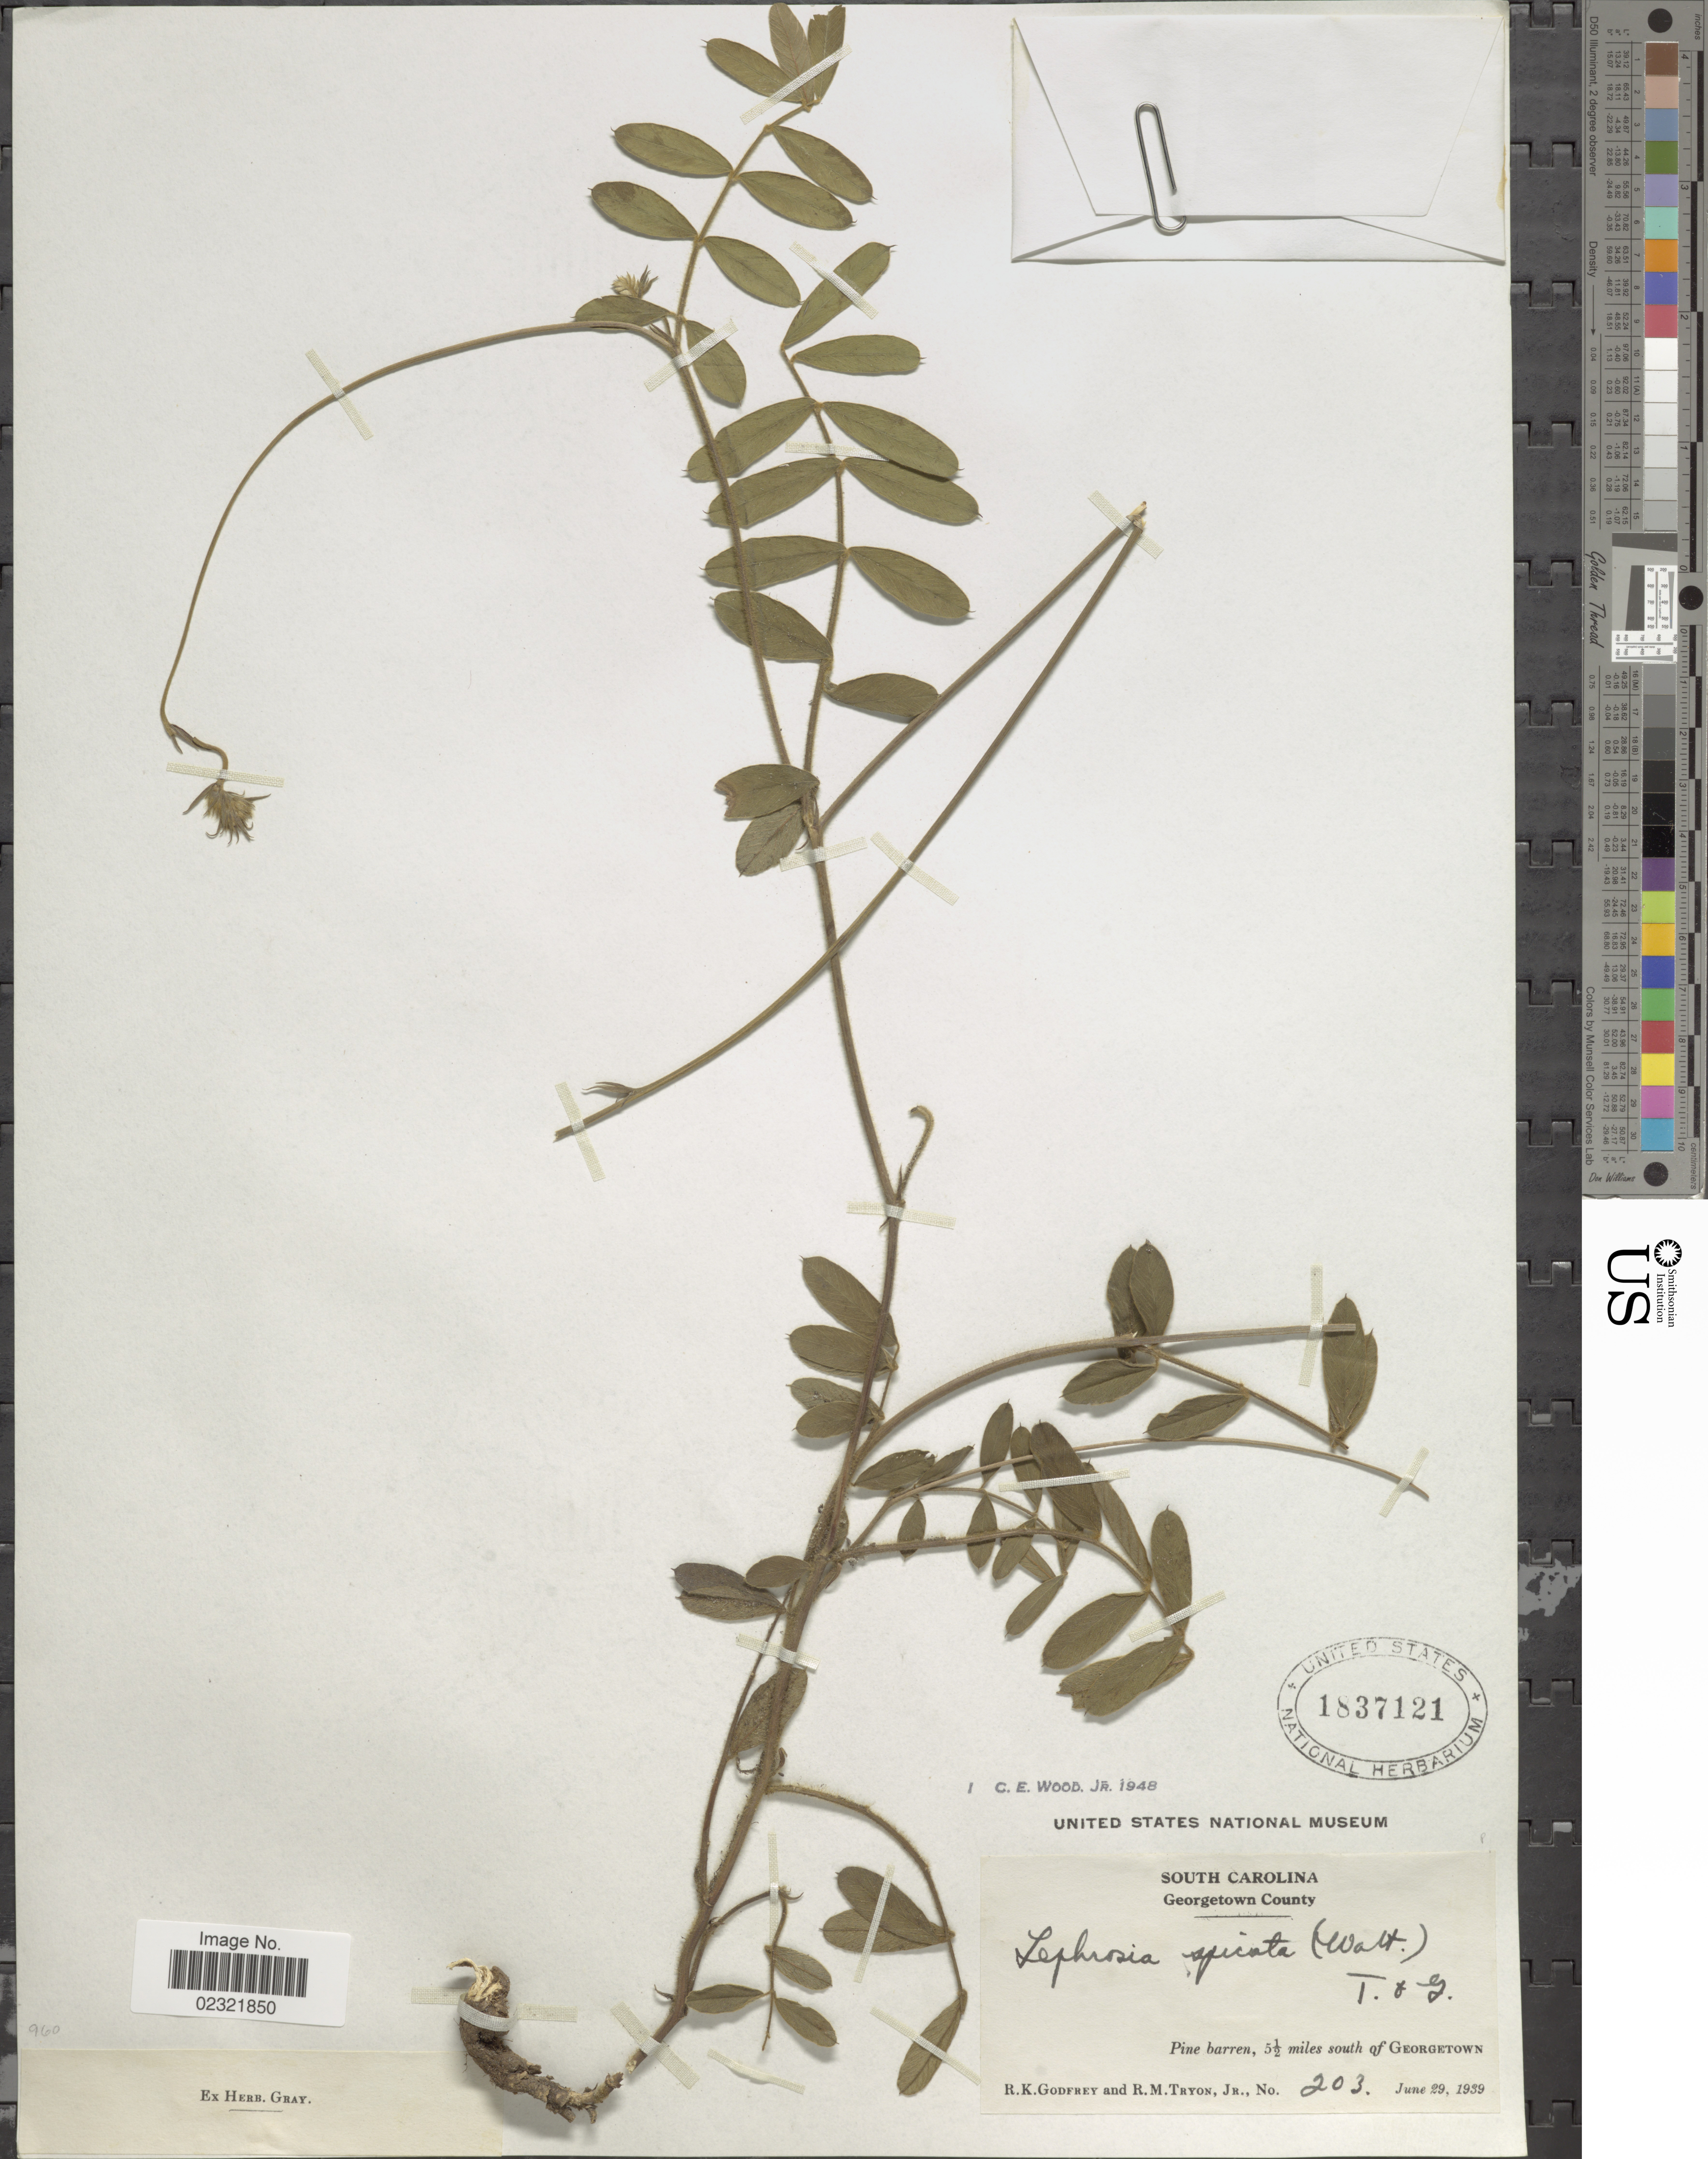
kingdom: Plantae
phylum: Tracheophyta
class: Magnoliopsida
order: Fabales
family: Fabaceae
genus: Tephrosia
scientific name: Tephrosia spicata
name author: (Walter) Torr. & A. Gray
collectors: R. K. Godfrey & R. M. Tryon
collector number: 203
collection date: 1939-06-29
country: United States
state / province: South Carolina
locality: Georgetown County, Pine barren, 5½ miles south of Georgetown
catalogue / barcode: US 1837121